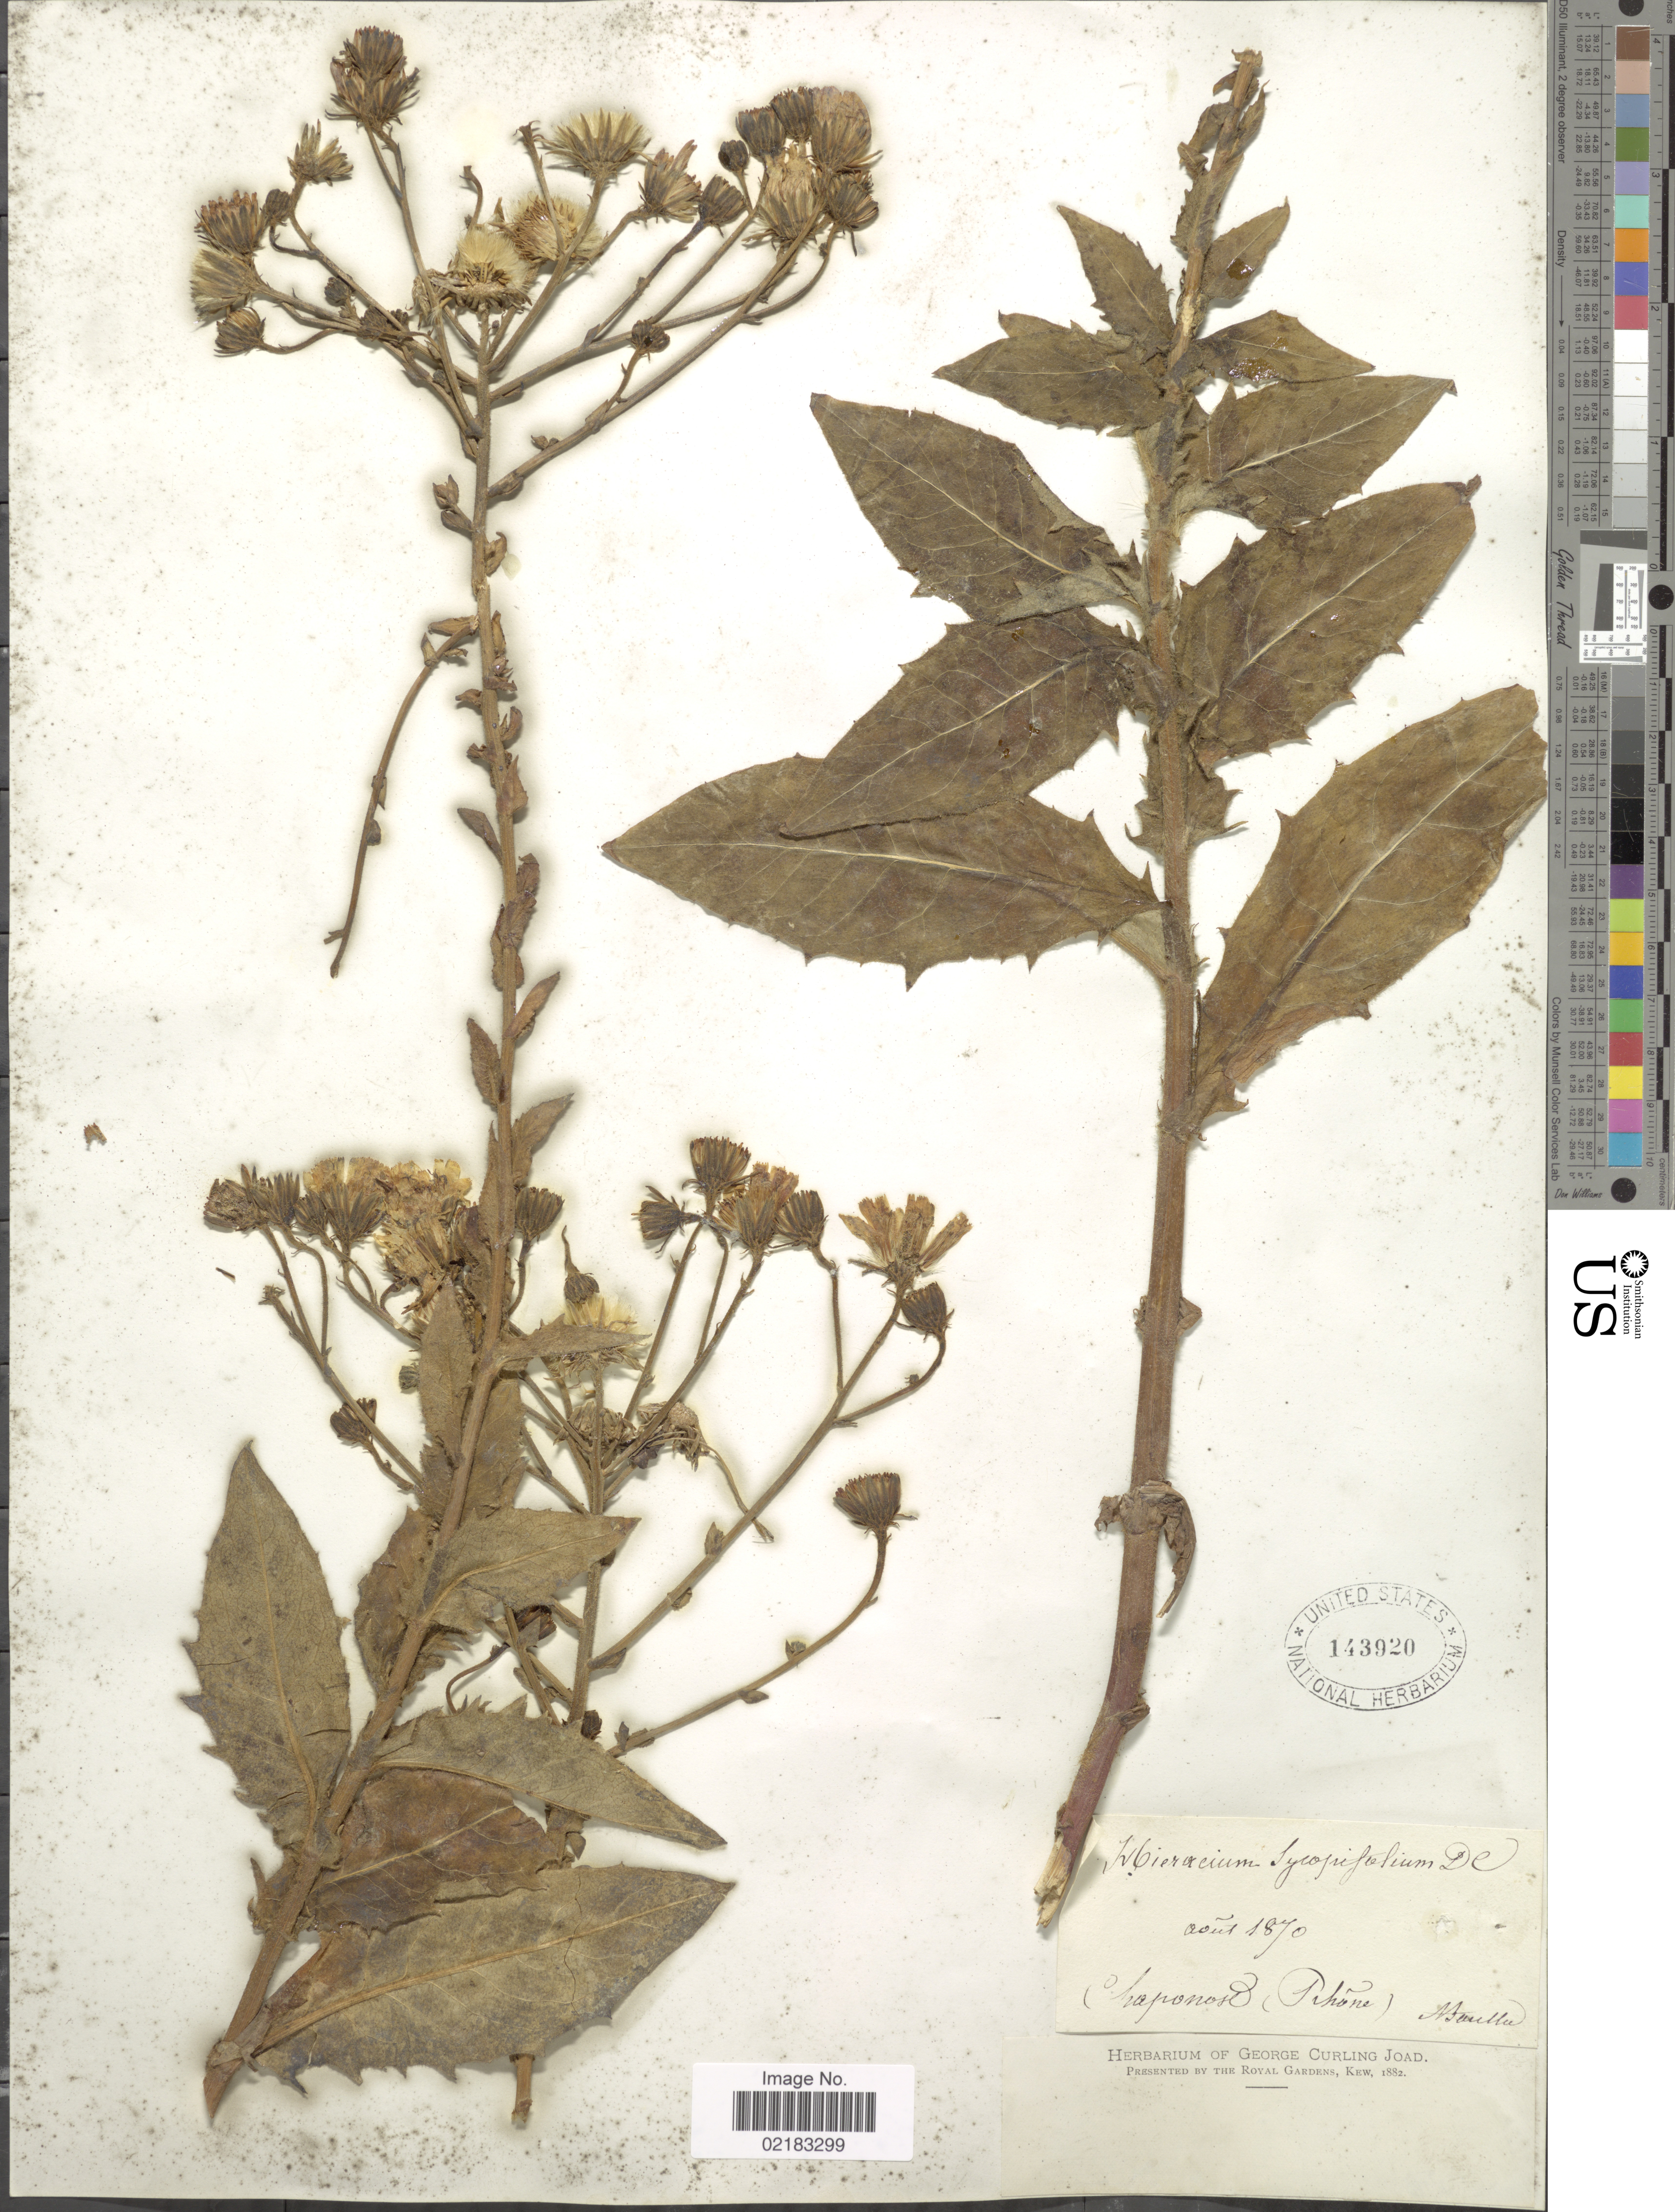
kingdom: Plantae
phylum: Tracheophyta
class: Magnoliopsida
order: Asterales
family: Asteraceae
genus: Hieracium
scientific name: Hieracium lycopifolium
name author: Froel.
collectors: A. Bauller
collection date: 1870-10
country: France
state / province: Auvergne-Rhône-Alpes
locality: Chaponost, (Rhone)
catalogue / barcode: US 143920